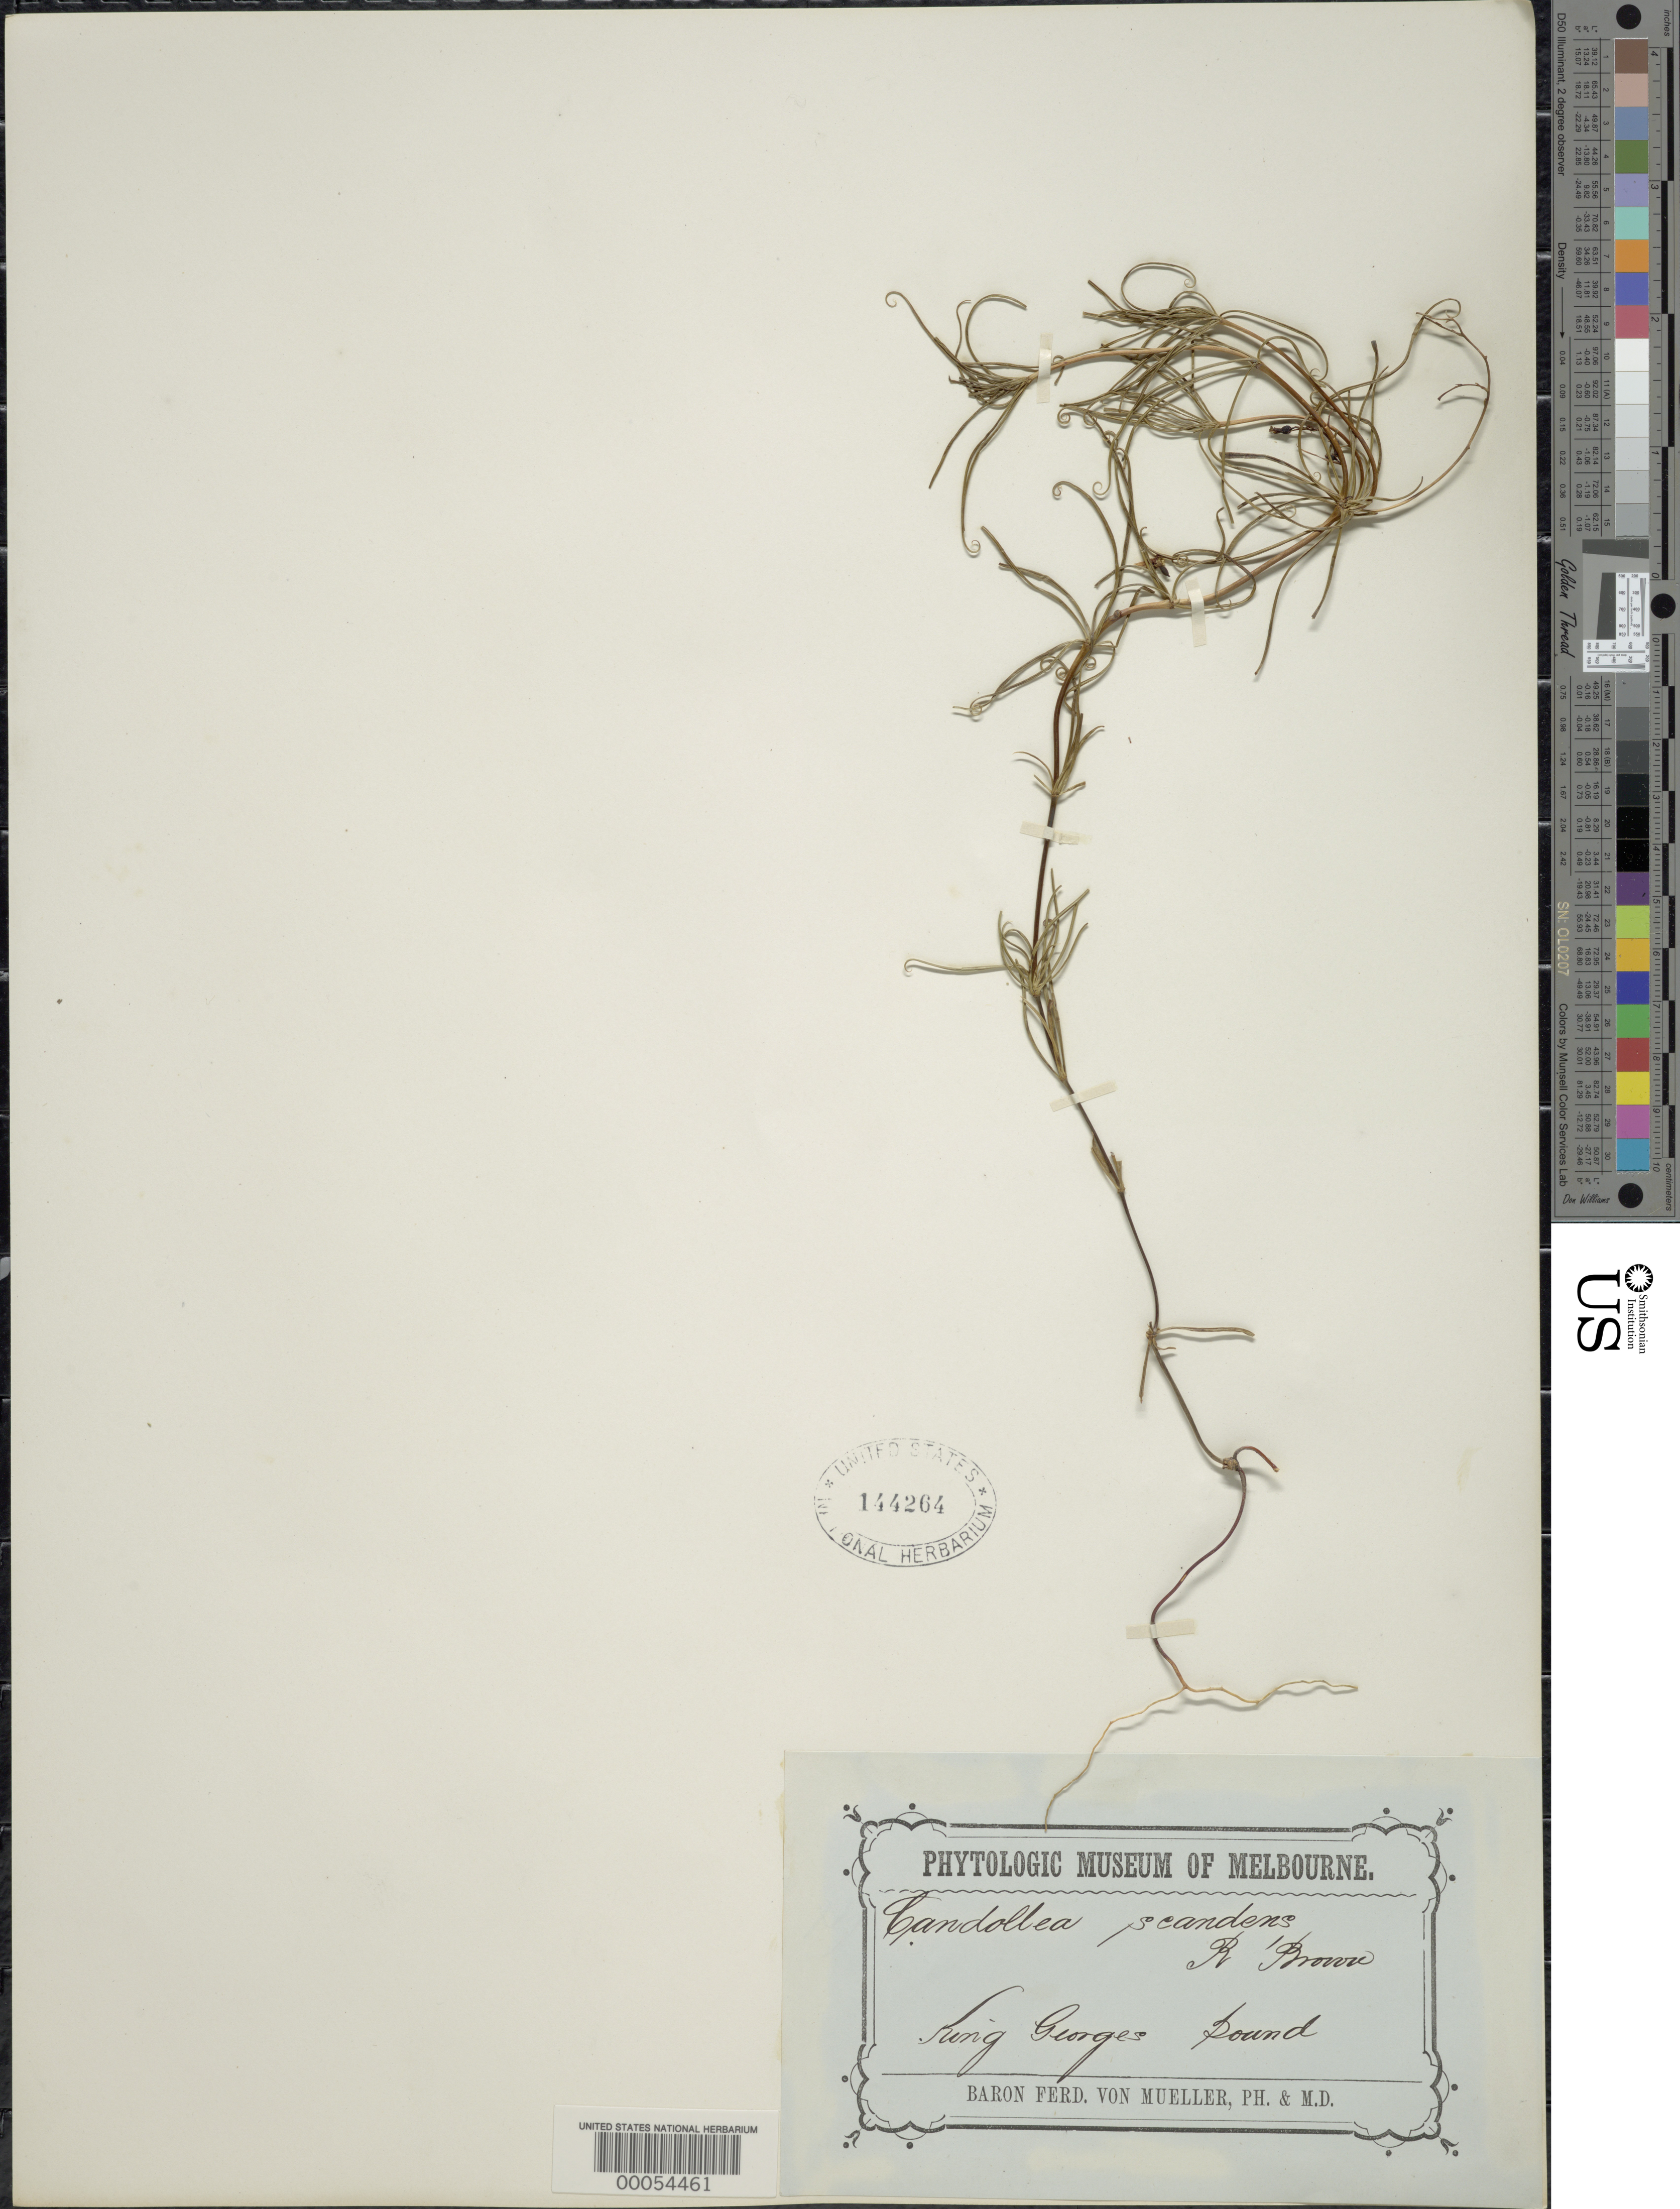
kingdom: Plantae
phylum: Tracheophyta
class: Magnoliopsida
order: Asterales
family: Stylidiaceae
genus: Stylidium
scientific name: Stylidium scandens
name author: R. Br.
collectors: F. Mueller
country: Australia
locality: King george's sound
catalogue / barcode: US 144264